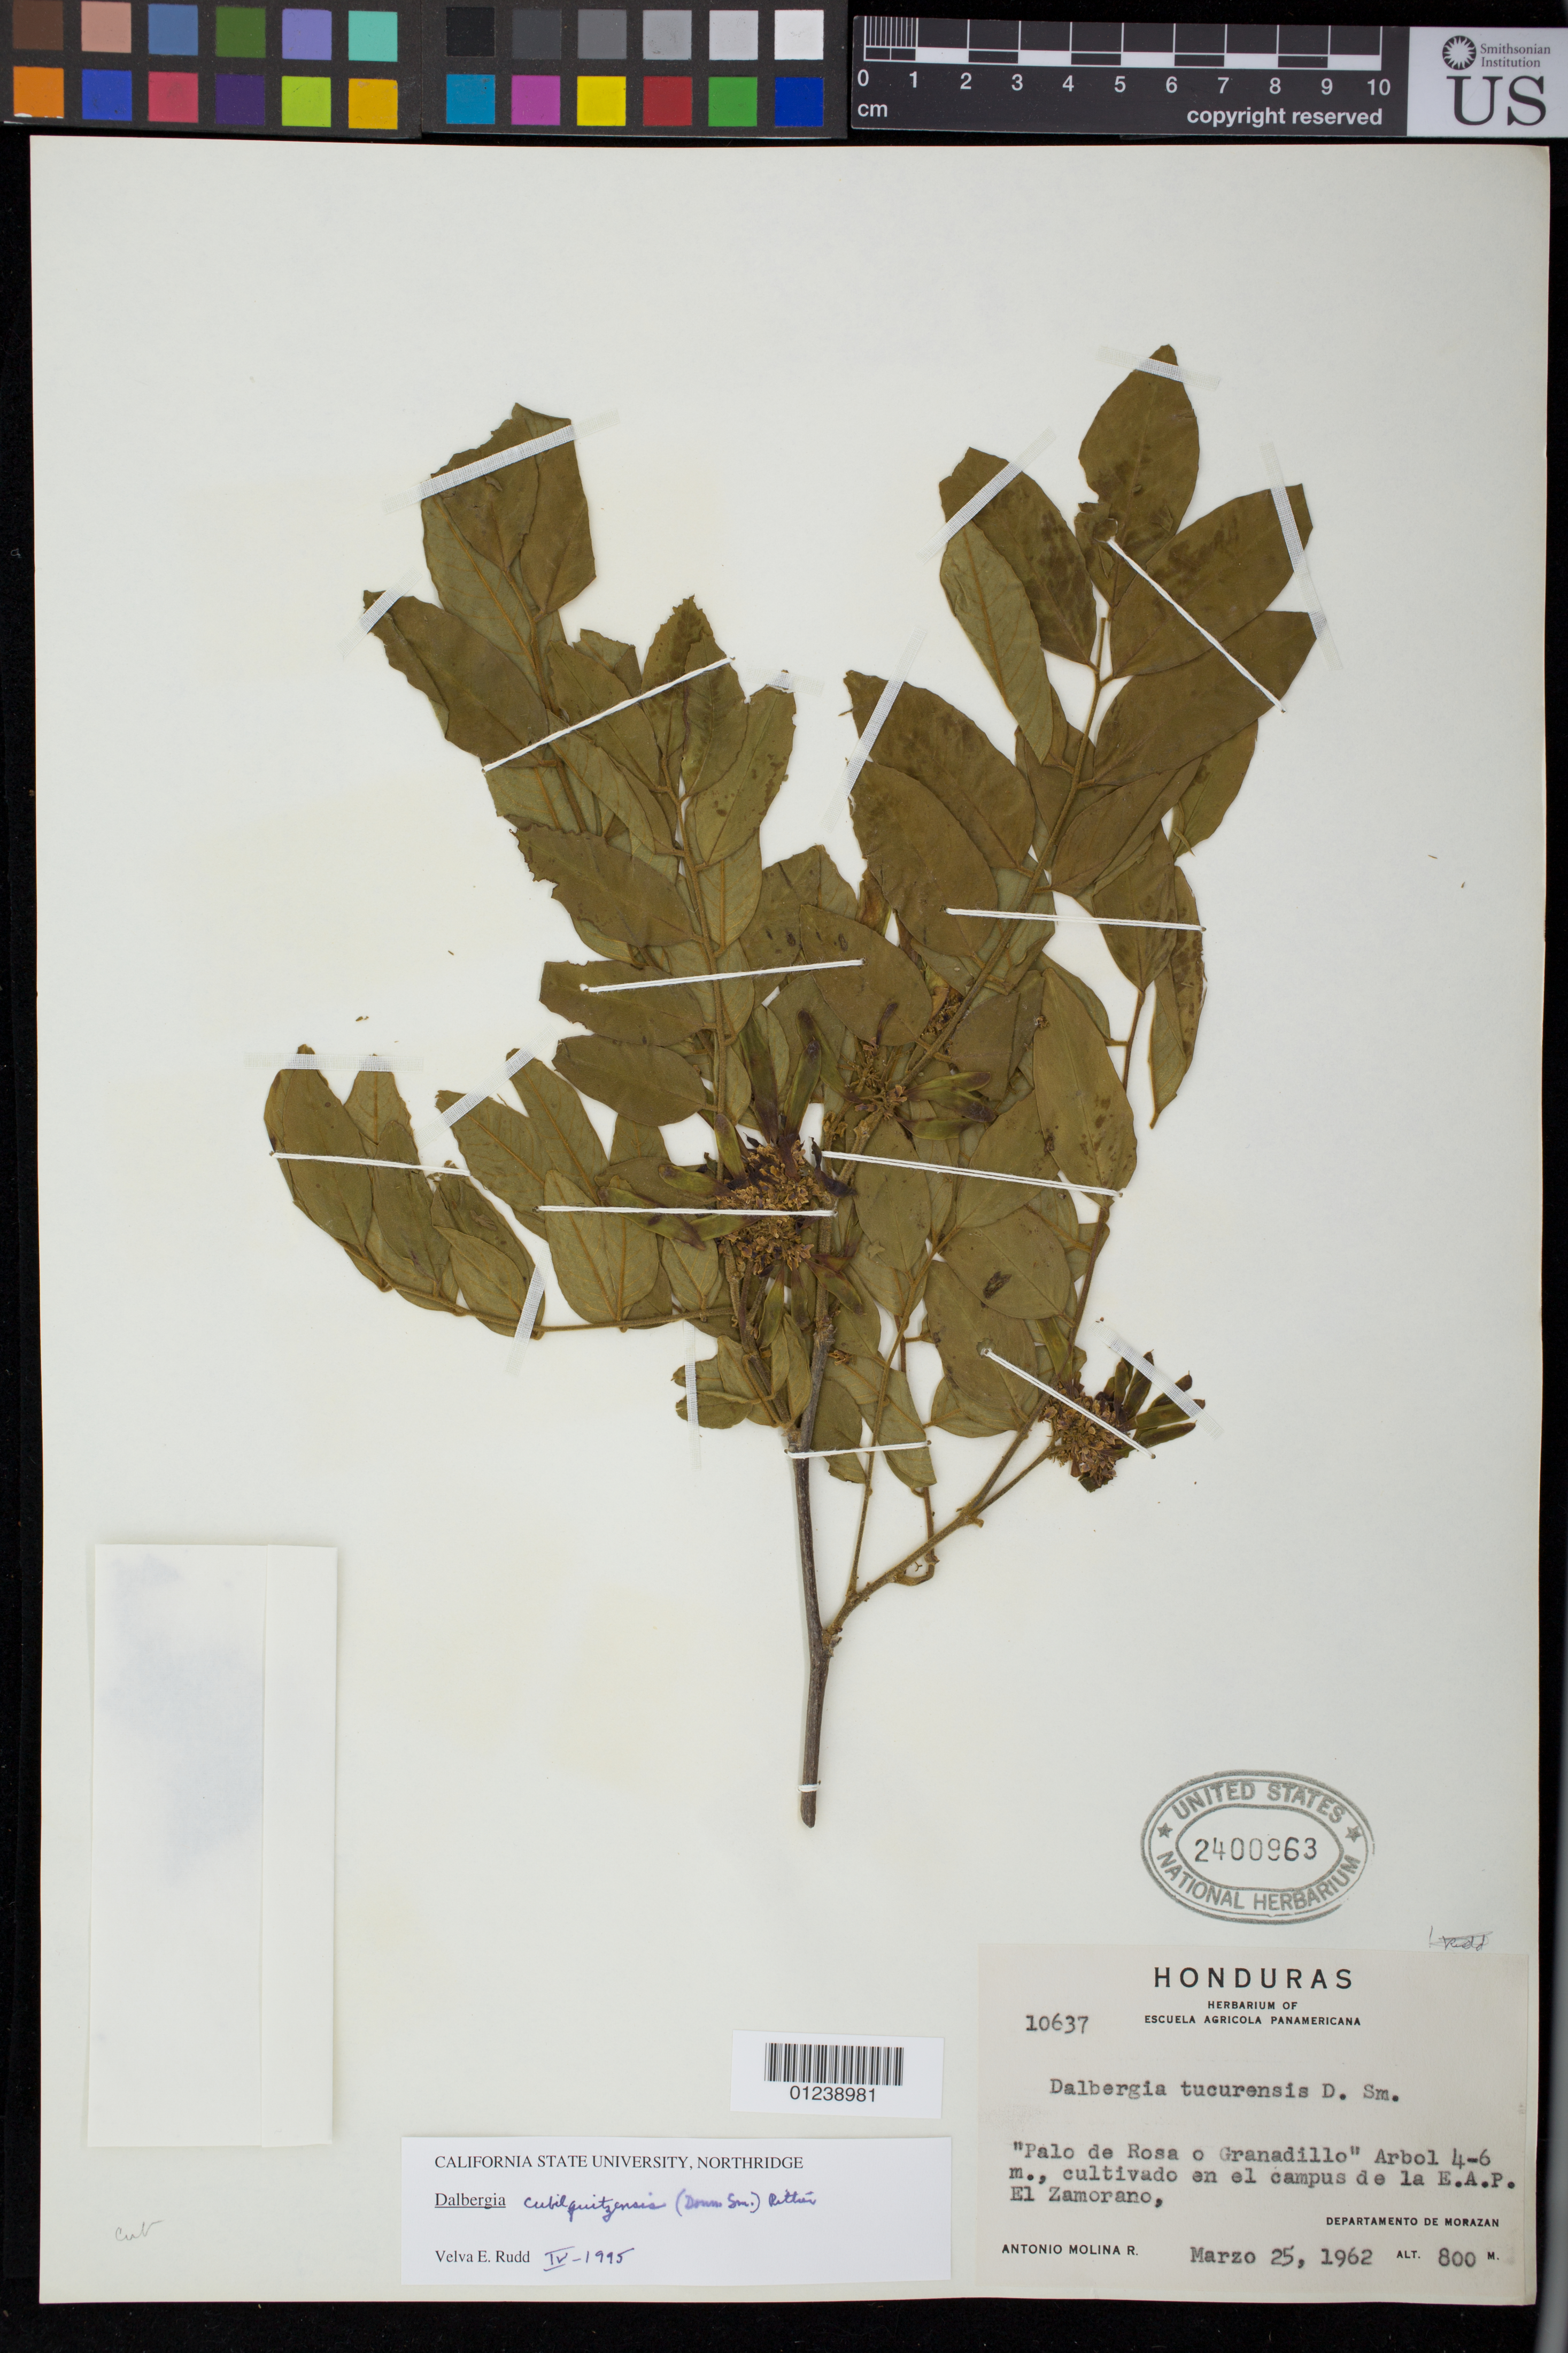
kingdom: Plantae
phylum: Tracheophyta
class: Magnoliopsida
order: Fabales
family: Fabaceae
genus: Dalbergia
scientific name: Dalbergia cubilquitzensis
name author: (Donn. Sm.) Pittier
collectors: A. Molina R.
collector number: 10637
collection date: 1962-03-25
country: Honduras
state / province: Fco. Morazán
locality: Cultivado en el campus de la E.A.P., El Zamorano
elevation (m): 800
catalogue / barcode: US 2400963